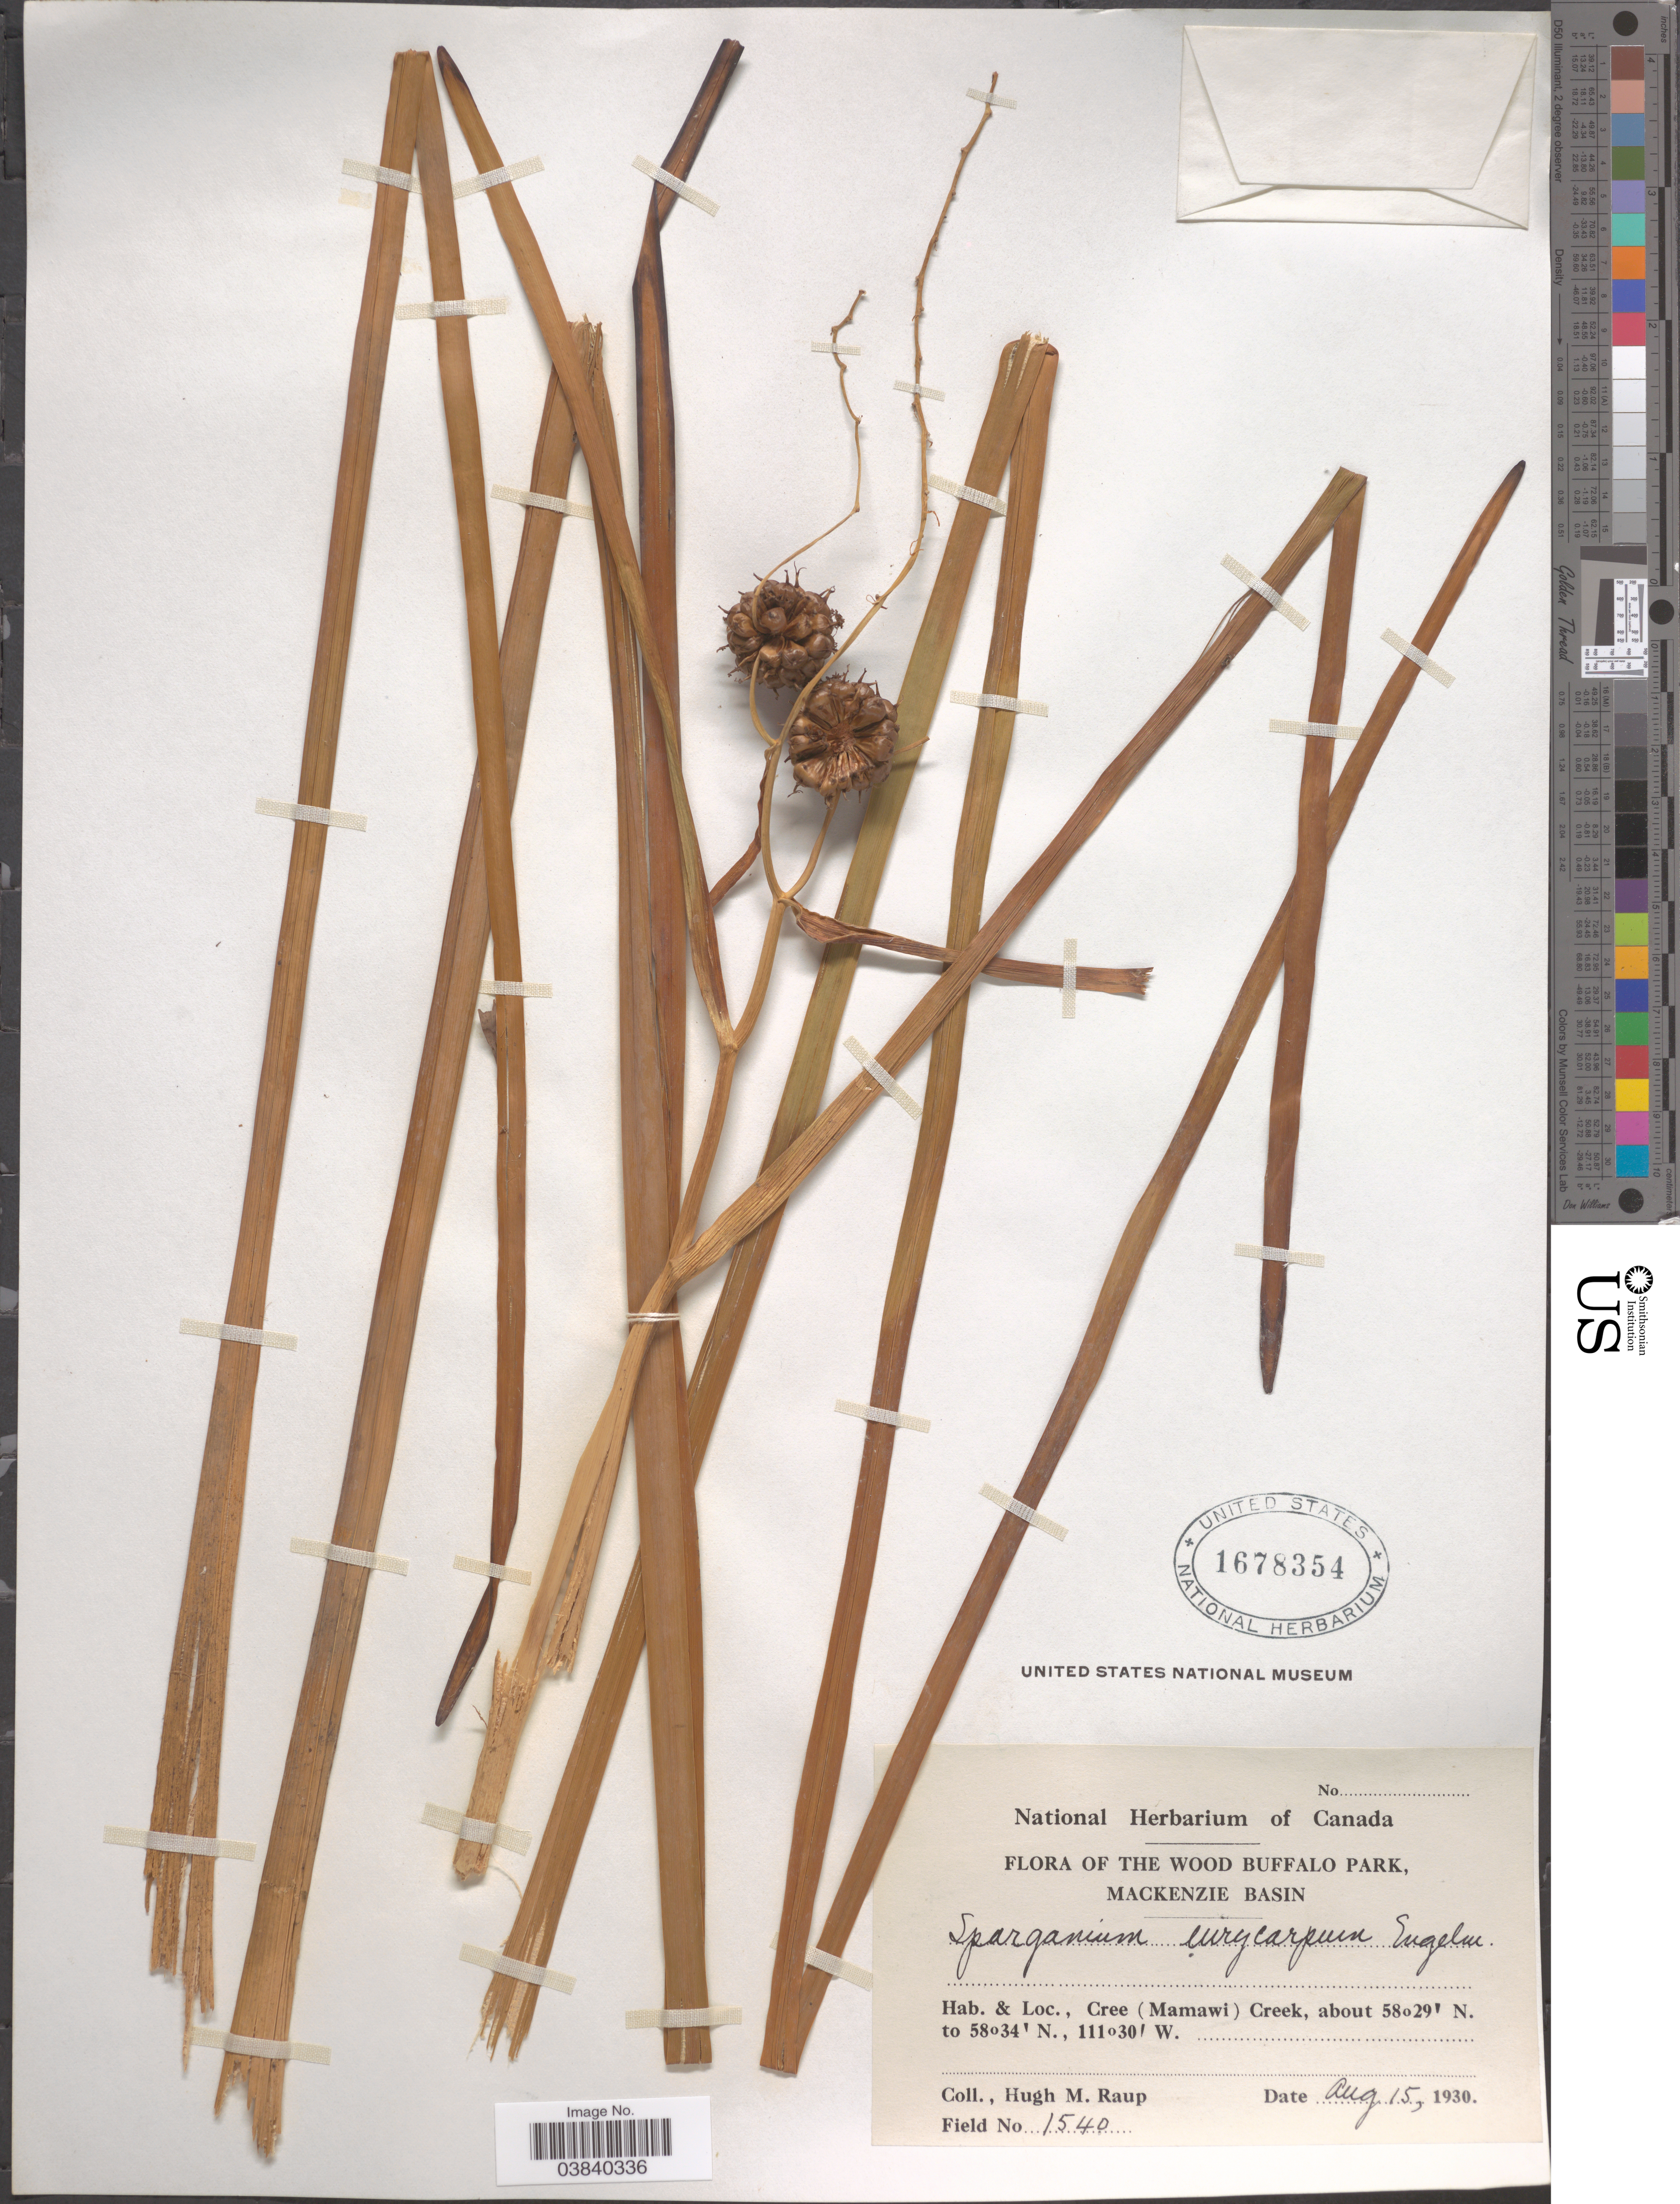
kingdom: Plantae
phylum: Tracheophyta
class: Liliopsida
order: Poales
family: Typhaceae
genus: Sparganium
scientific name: Sparganium eurycarpum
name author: Engelm.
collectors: H. Raup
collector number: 1540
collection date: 1930-08-15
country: Canada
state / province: Alberta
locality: The Wood Buffalo Park, Mackenzie Basin. Cree (Mamawi) Creek.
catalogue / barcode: US 1678354